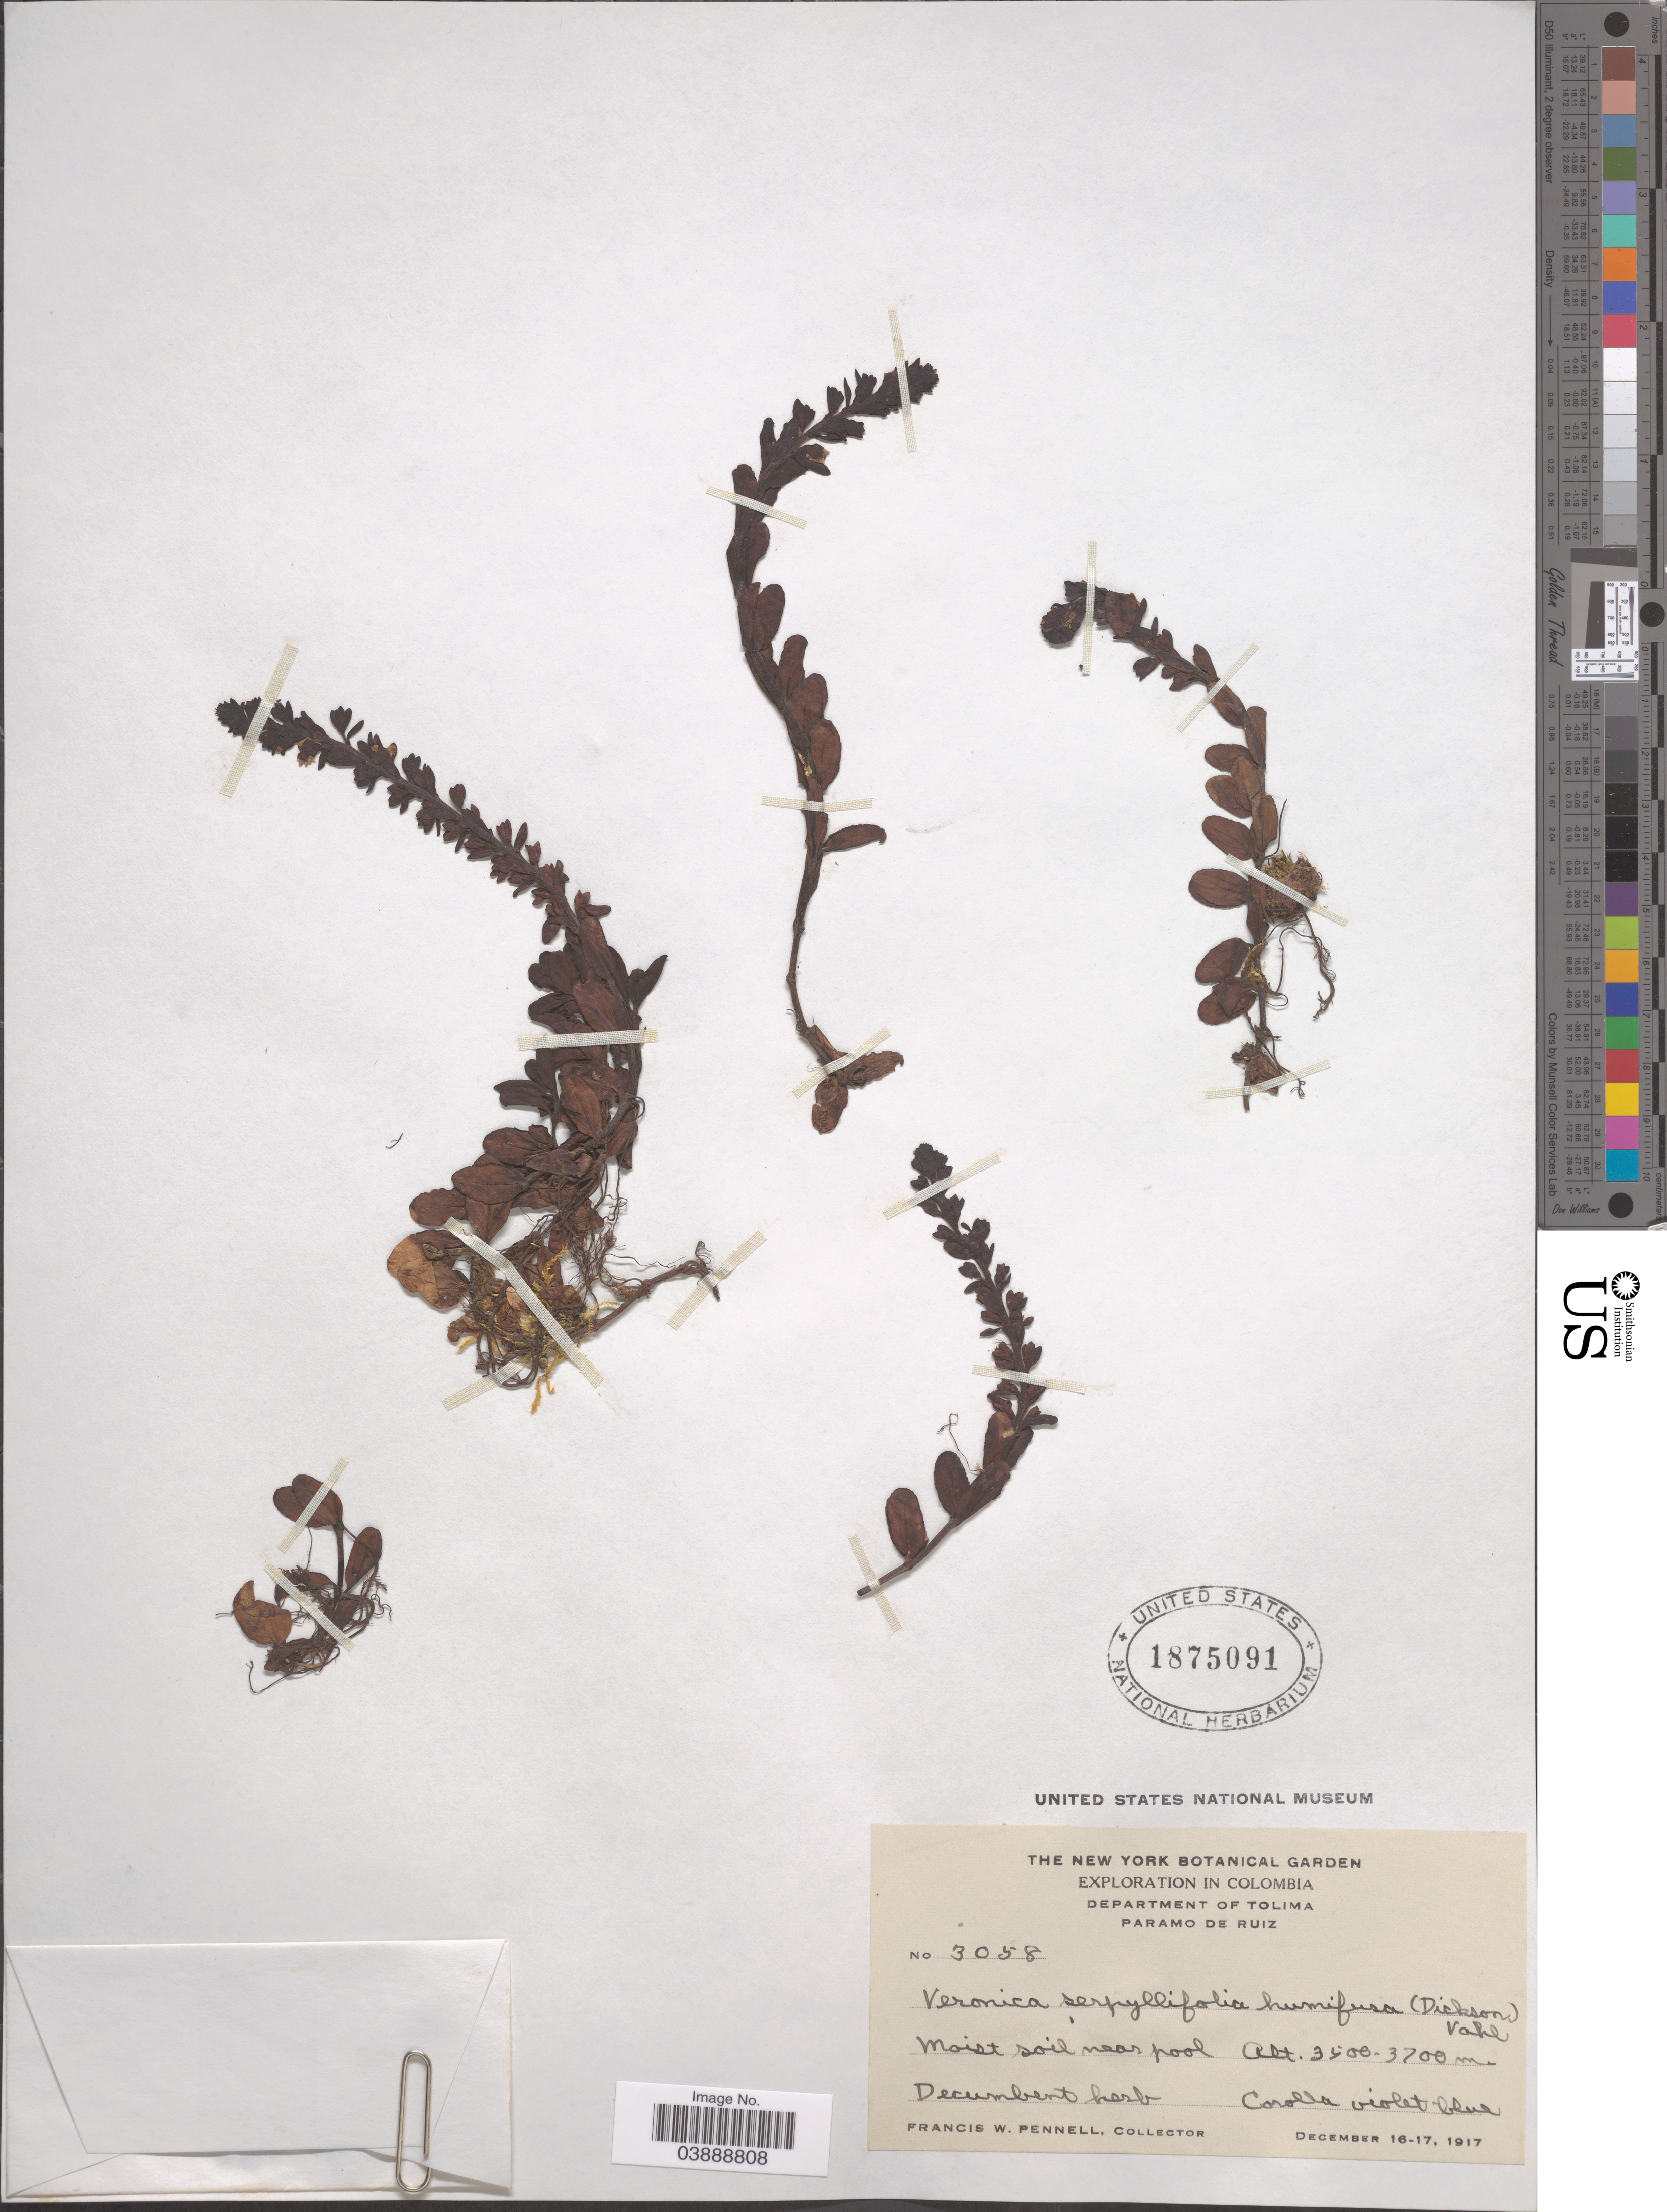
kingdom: Plantae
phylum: Tracheophyta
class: Magnoliopsida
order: Lamiales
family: Plantaginaceae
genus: Veronica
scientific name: Veronica serpyllifolia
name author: L.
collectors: F. W. Pennell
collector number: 3058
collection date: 1917-12-16/1917-12-17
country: Colombia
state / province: Tolima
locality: Department of Tolima. Paramo de Ruiz.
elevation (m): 3500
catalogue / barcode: US 1875091